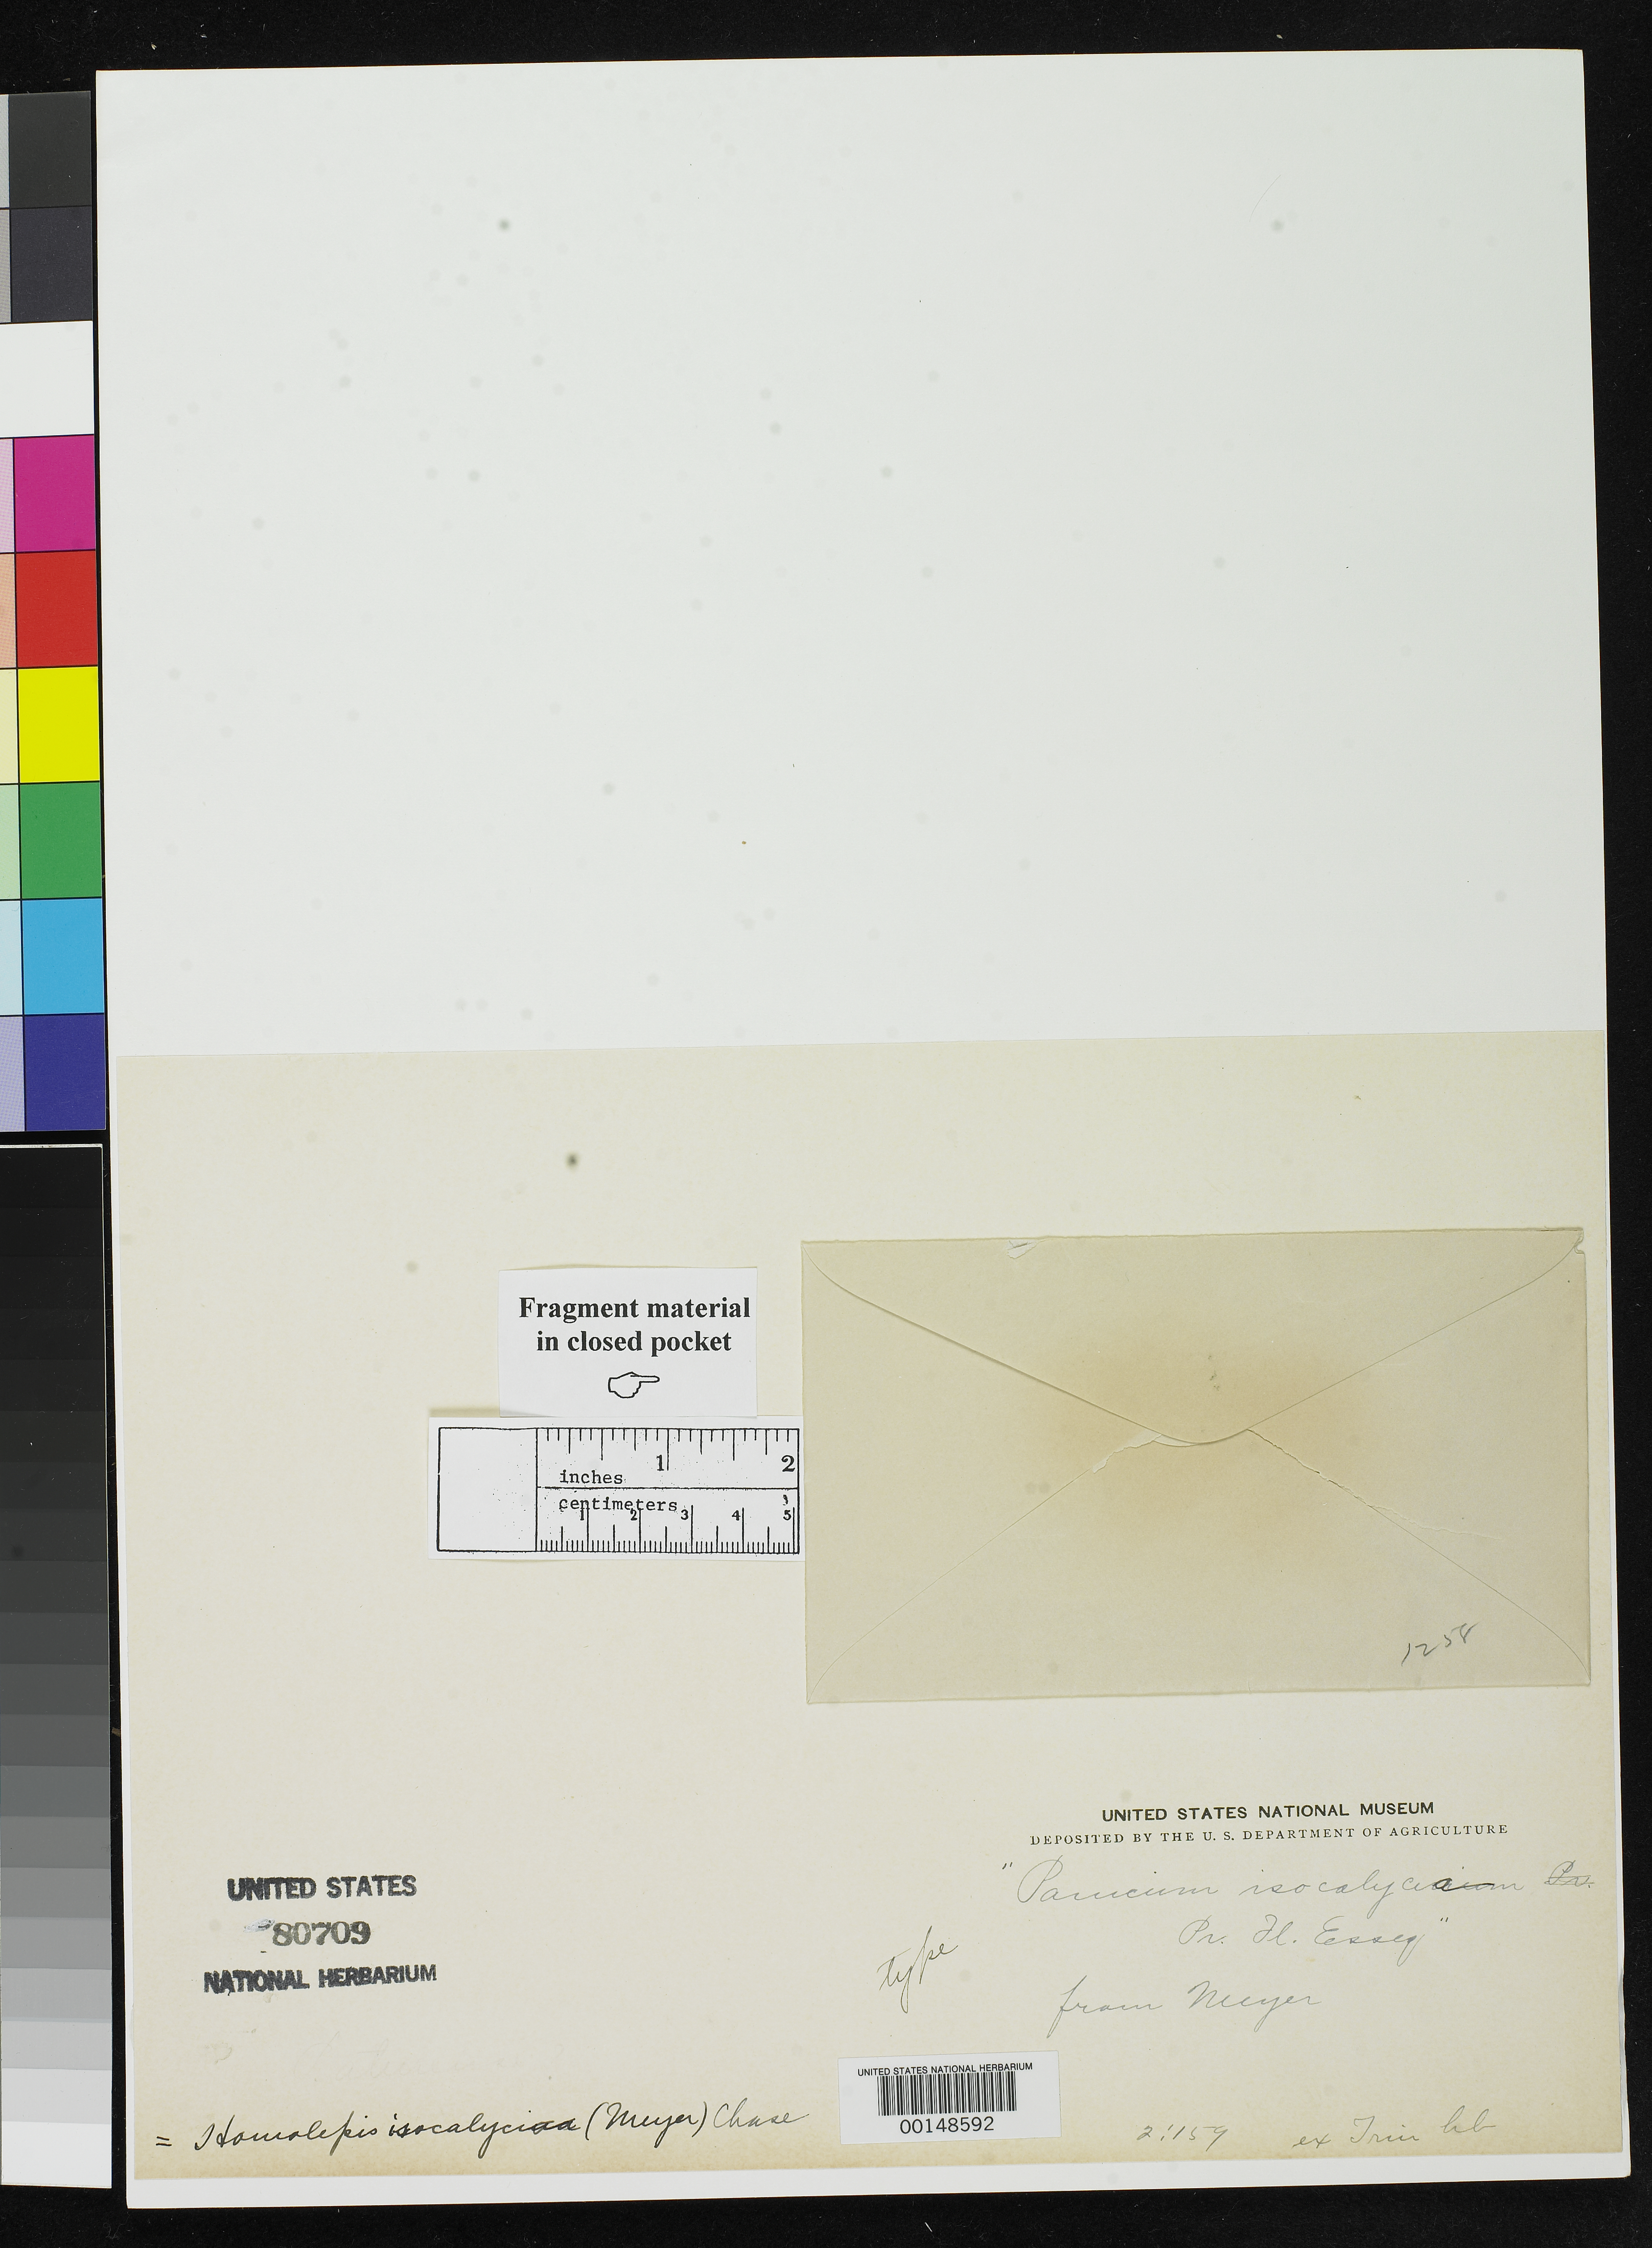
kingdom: Plantae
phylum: Tracheophyta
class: Liliopsida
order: Poales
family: Poaceae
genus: Panicum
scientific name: Panicum isocalycium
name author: G. Mey.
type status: Type Fragment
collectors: G. F. W. Meyer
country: Guyana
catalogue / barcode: US 80709